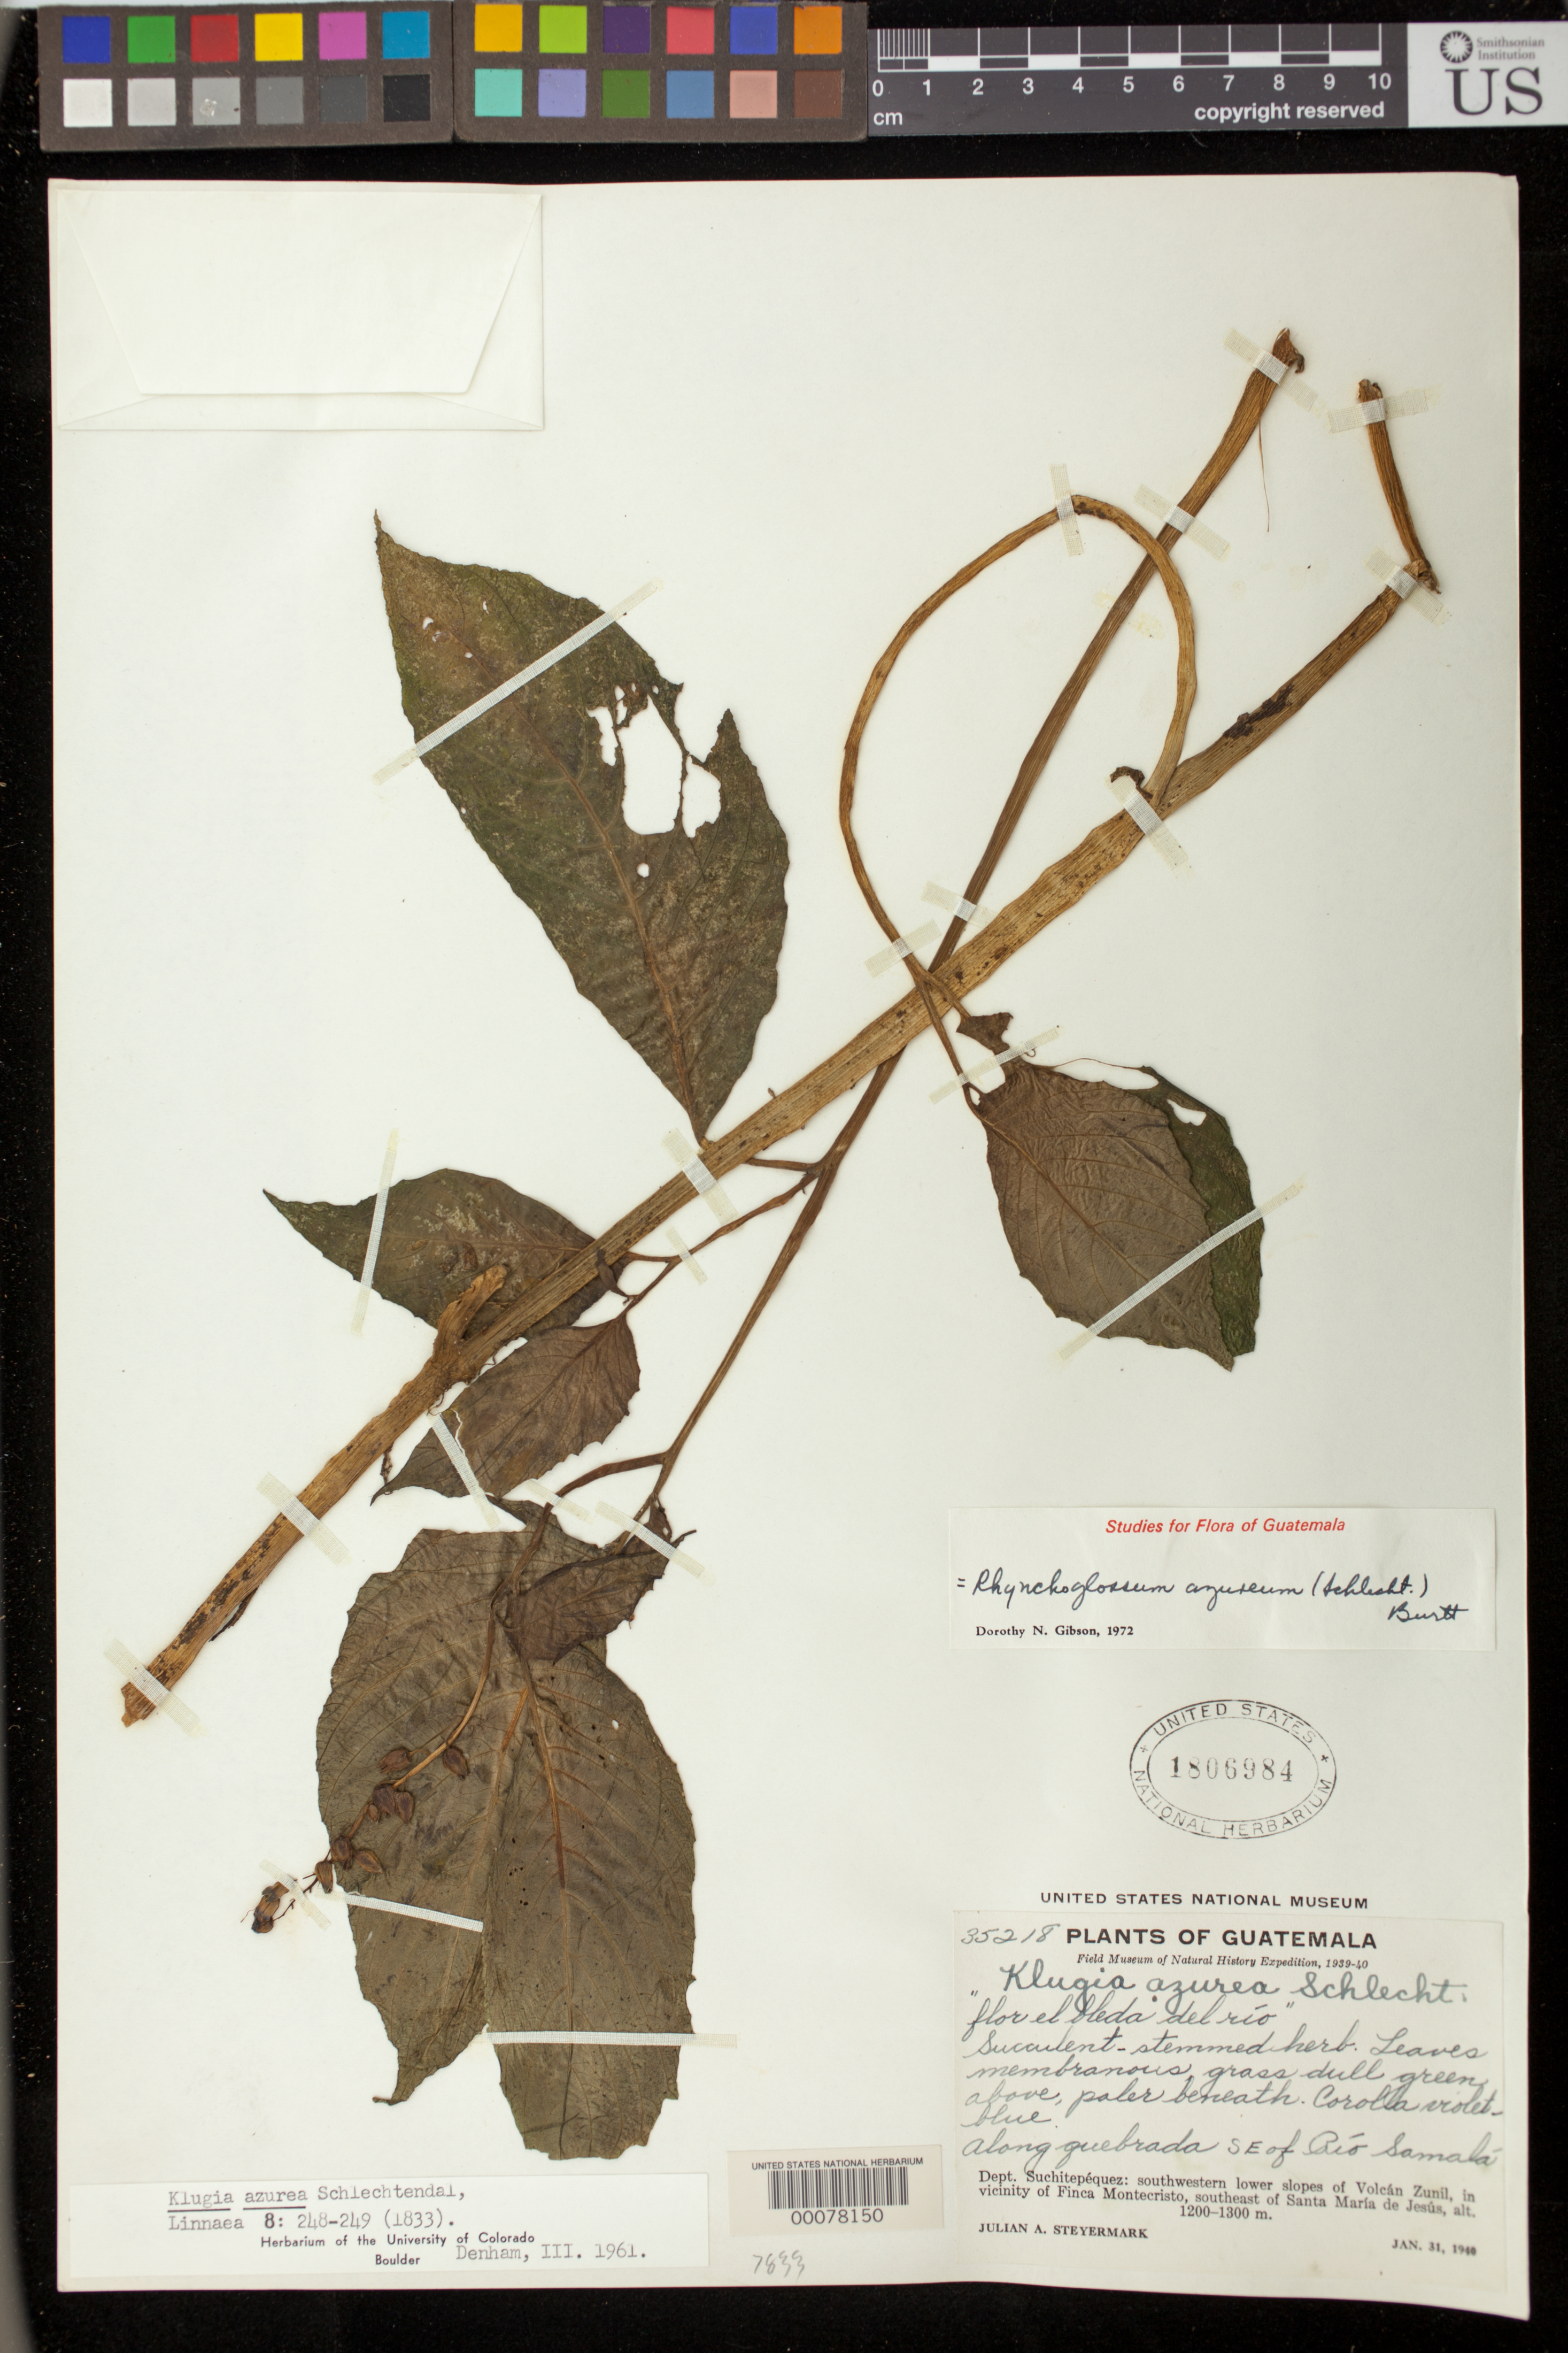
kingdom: Plantae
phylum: Tracheophyta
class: Magnoliopsida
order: Lamiales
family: Gesneriaceae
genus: Rhynchoglossum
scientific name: Rhynchoglossum azureum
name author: (Schltdl.) B.L. Burtt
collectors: J. Steyermark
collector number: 35218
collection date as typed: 31 Jan 1940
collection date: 1940-01-31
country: Guatemala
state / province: Suchitepéquez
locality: Along quebrada SE of Rio Samala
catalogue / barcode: US 1806984